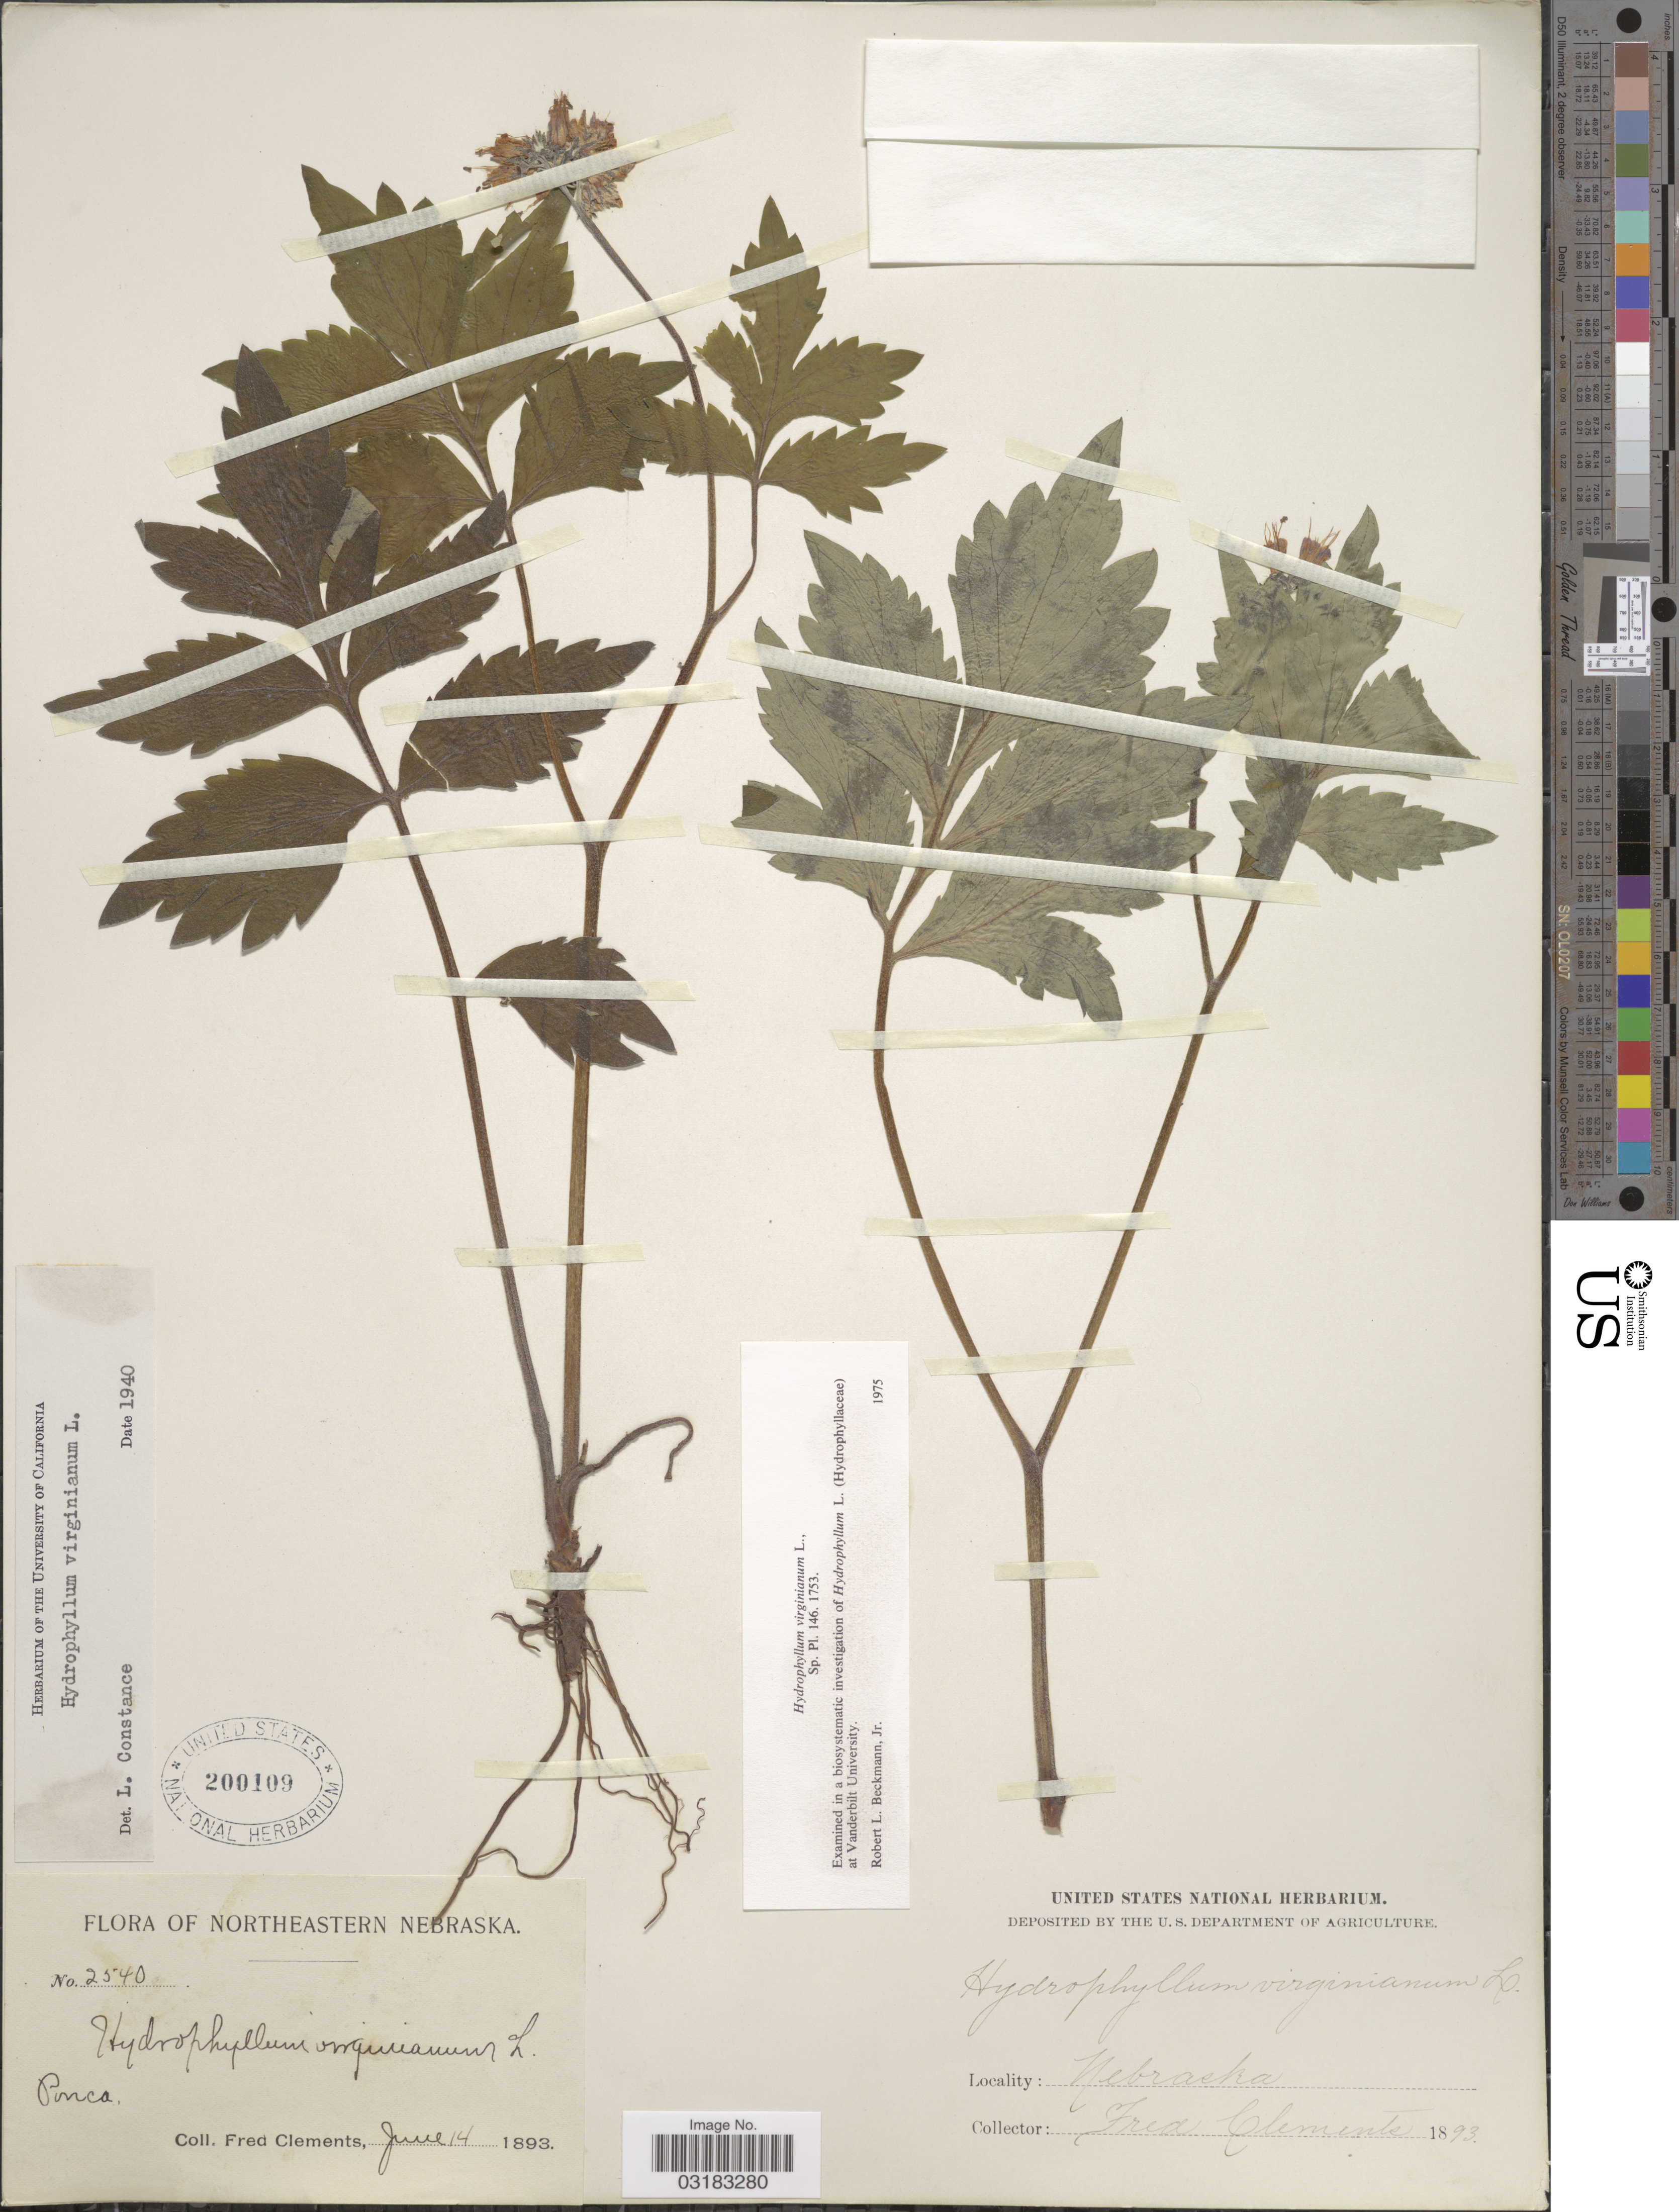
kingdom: Plantae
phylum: Tracheophyta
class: Magnoliopsida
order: Boraginales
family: Hydrophyllaceae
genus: Hydrophyllum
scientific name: Hydrophyllum virginianum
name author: L.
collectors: F. Clements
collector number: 2540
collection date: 1893-06-14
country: United States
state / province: Nebraska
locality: Northeastern Nebraska. Ponca.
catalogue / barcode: US 200109